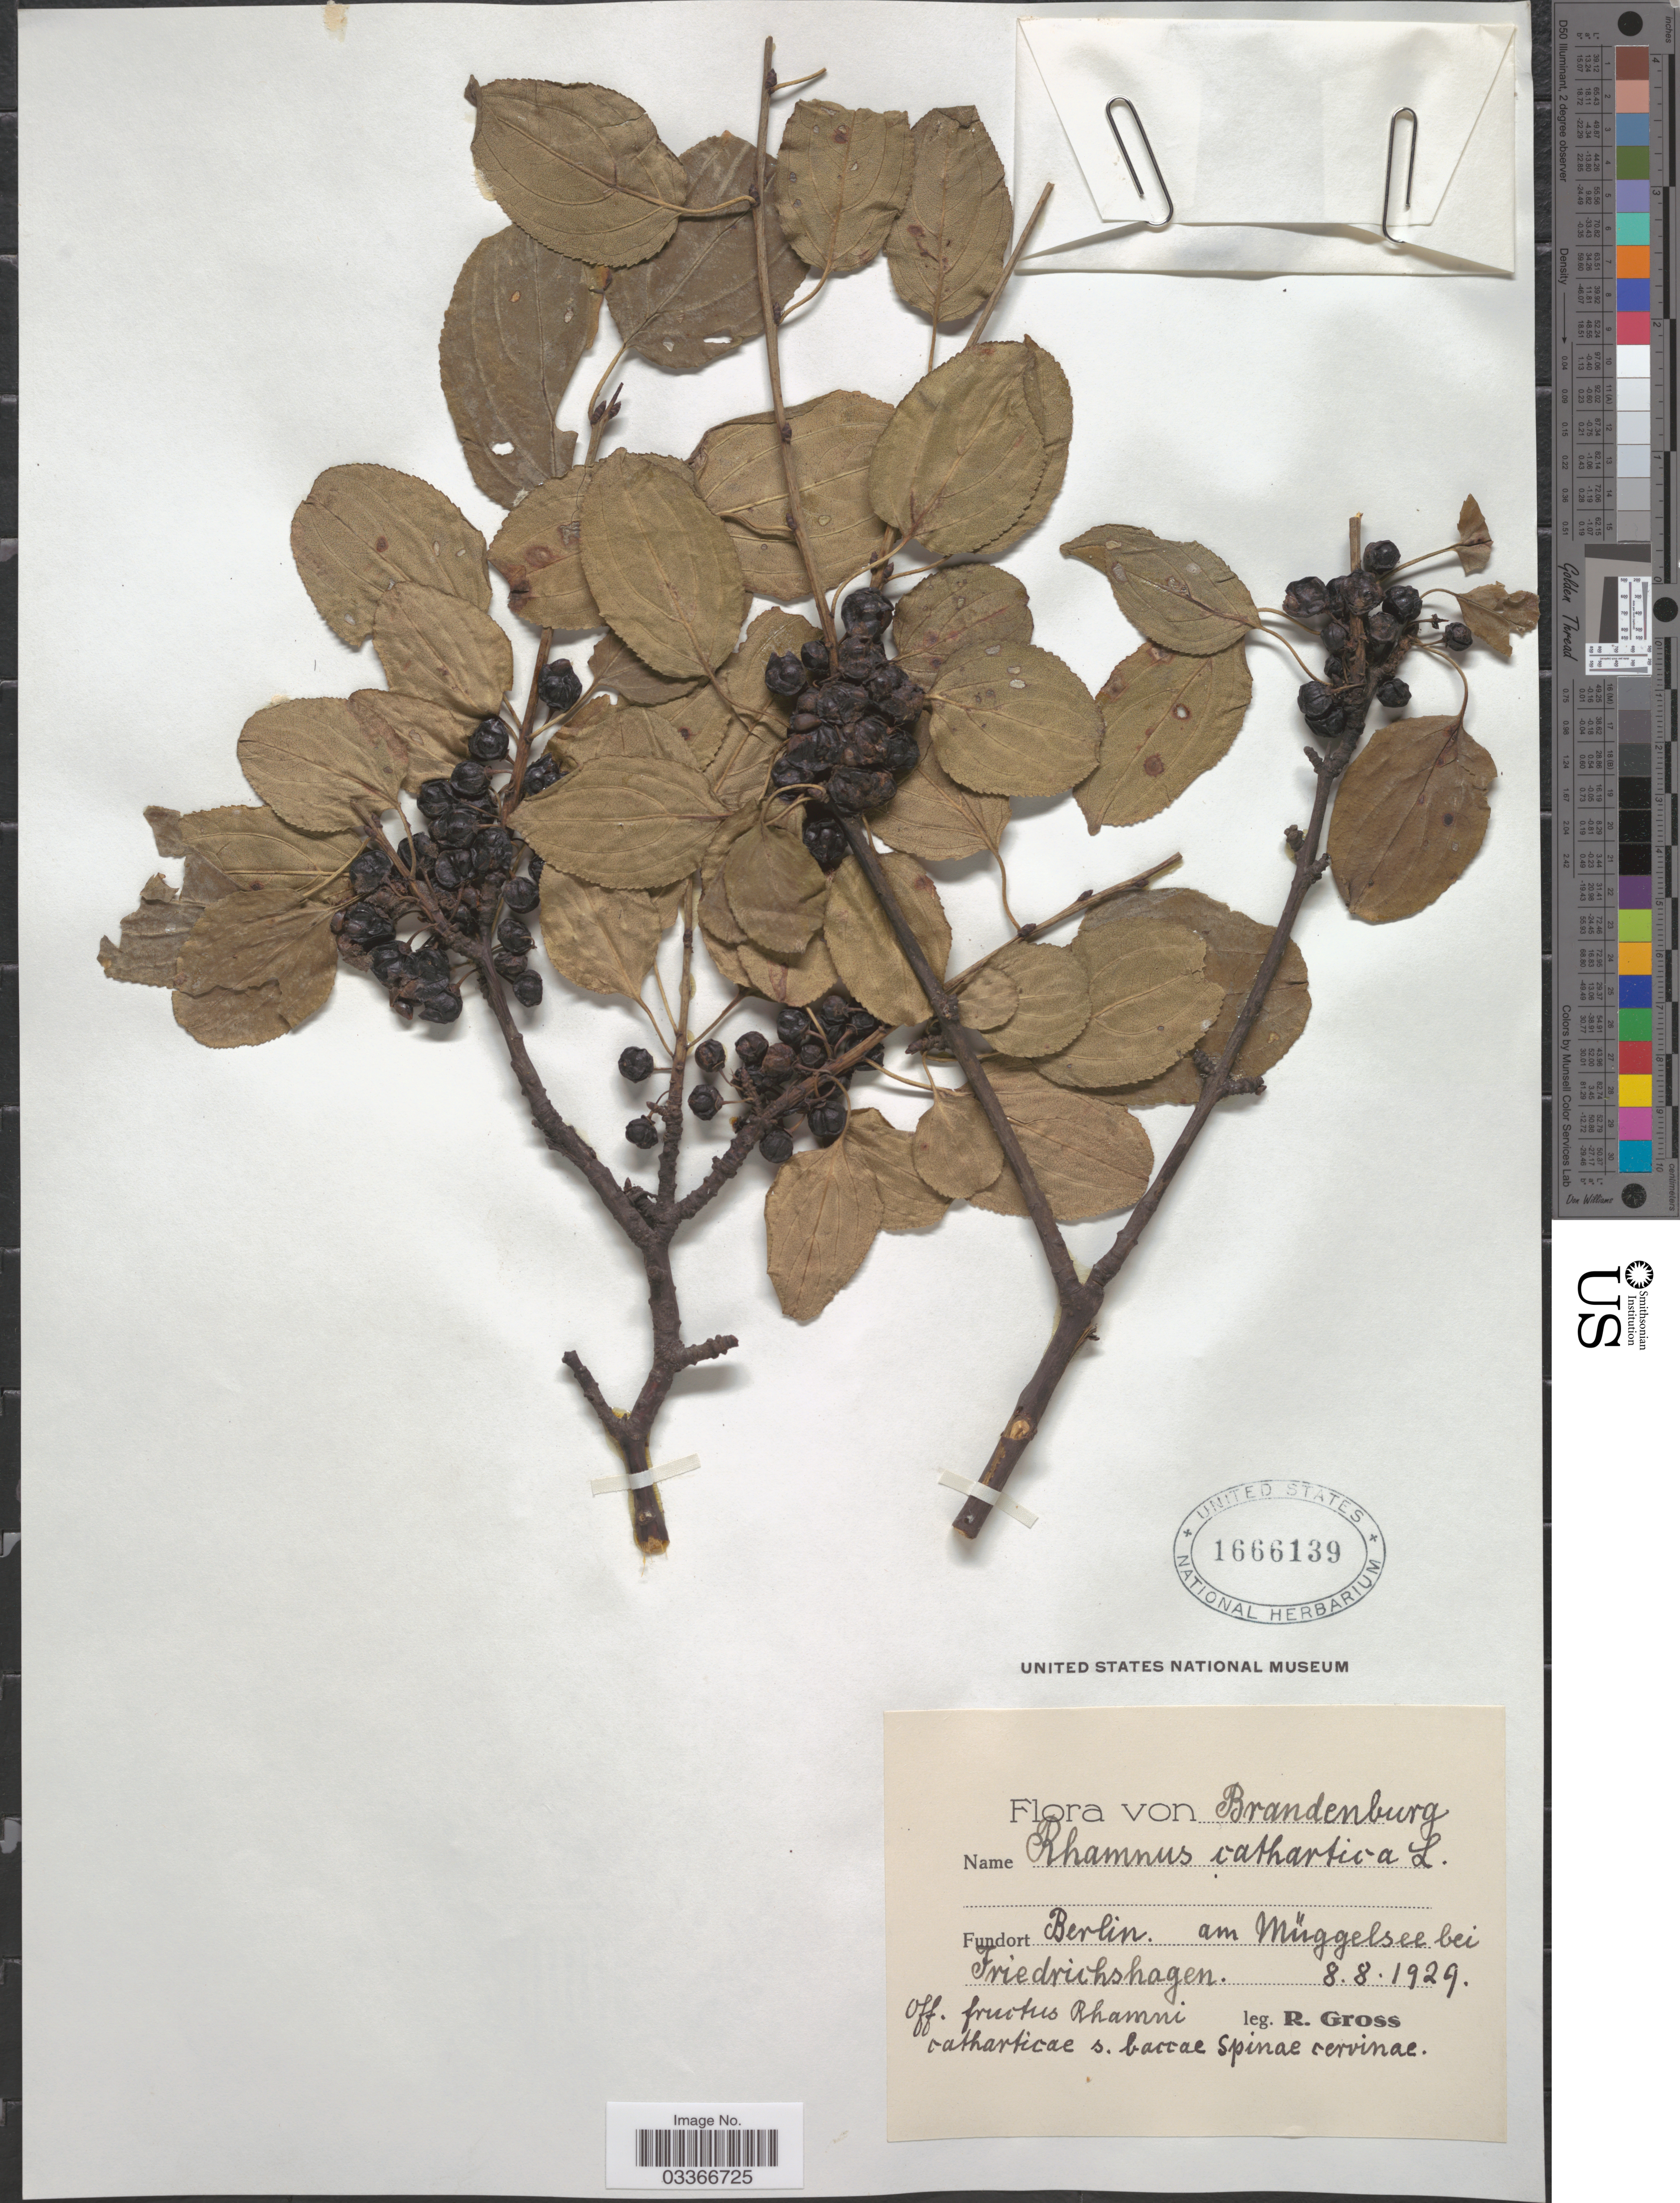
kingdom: Plantae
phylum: Tracheophyta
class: Magnoliopsida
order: Rosales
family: Rhamnaceae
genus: Rhamnus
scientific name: Rhamnus cathartica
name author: L.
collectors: R. Gross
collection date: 1929-08-08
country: Germany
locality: Brandenburg. Berlin am Müggelseebei Friedrichshagen.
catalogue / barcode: US 1666139